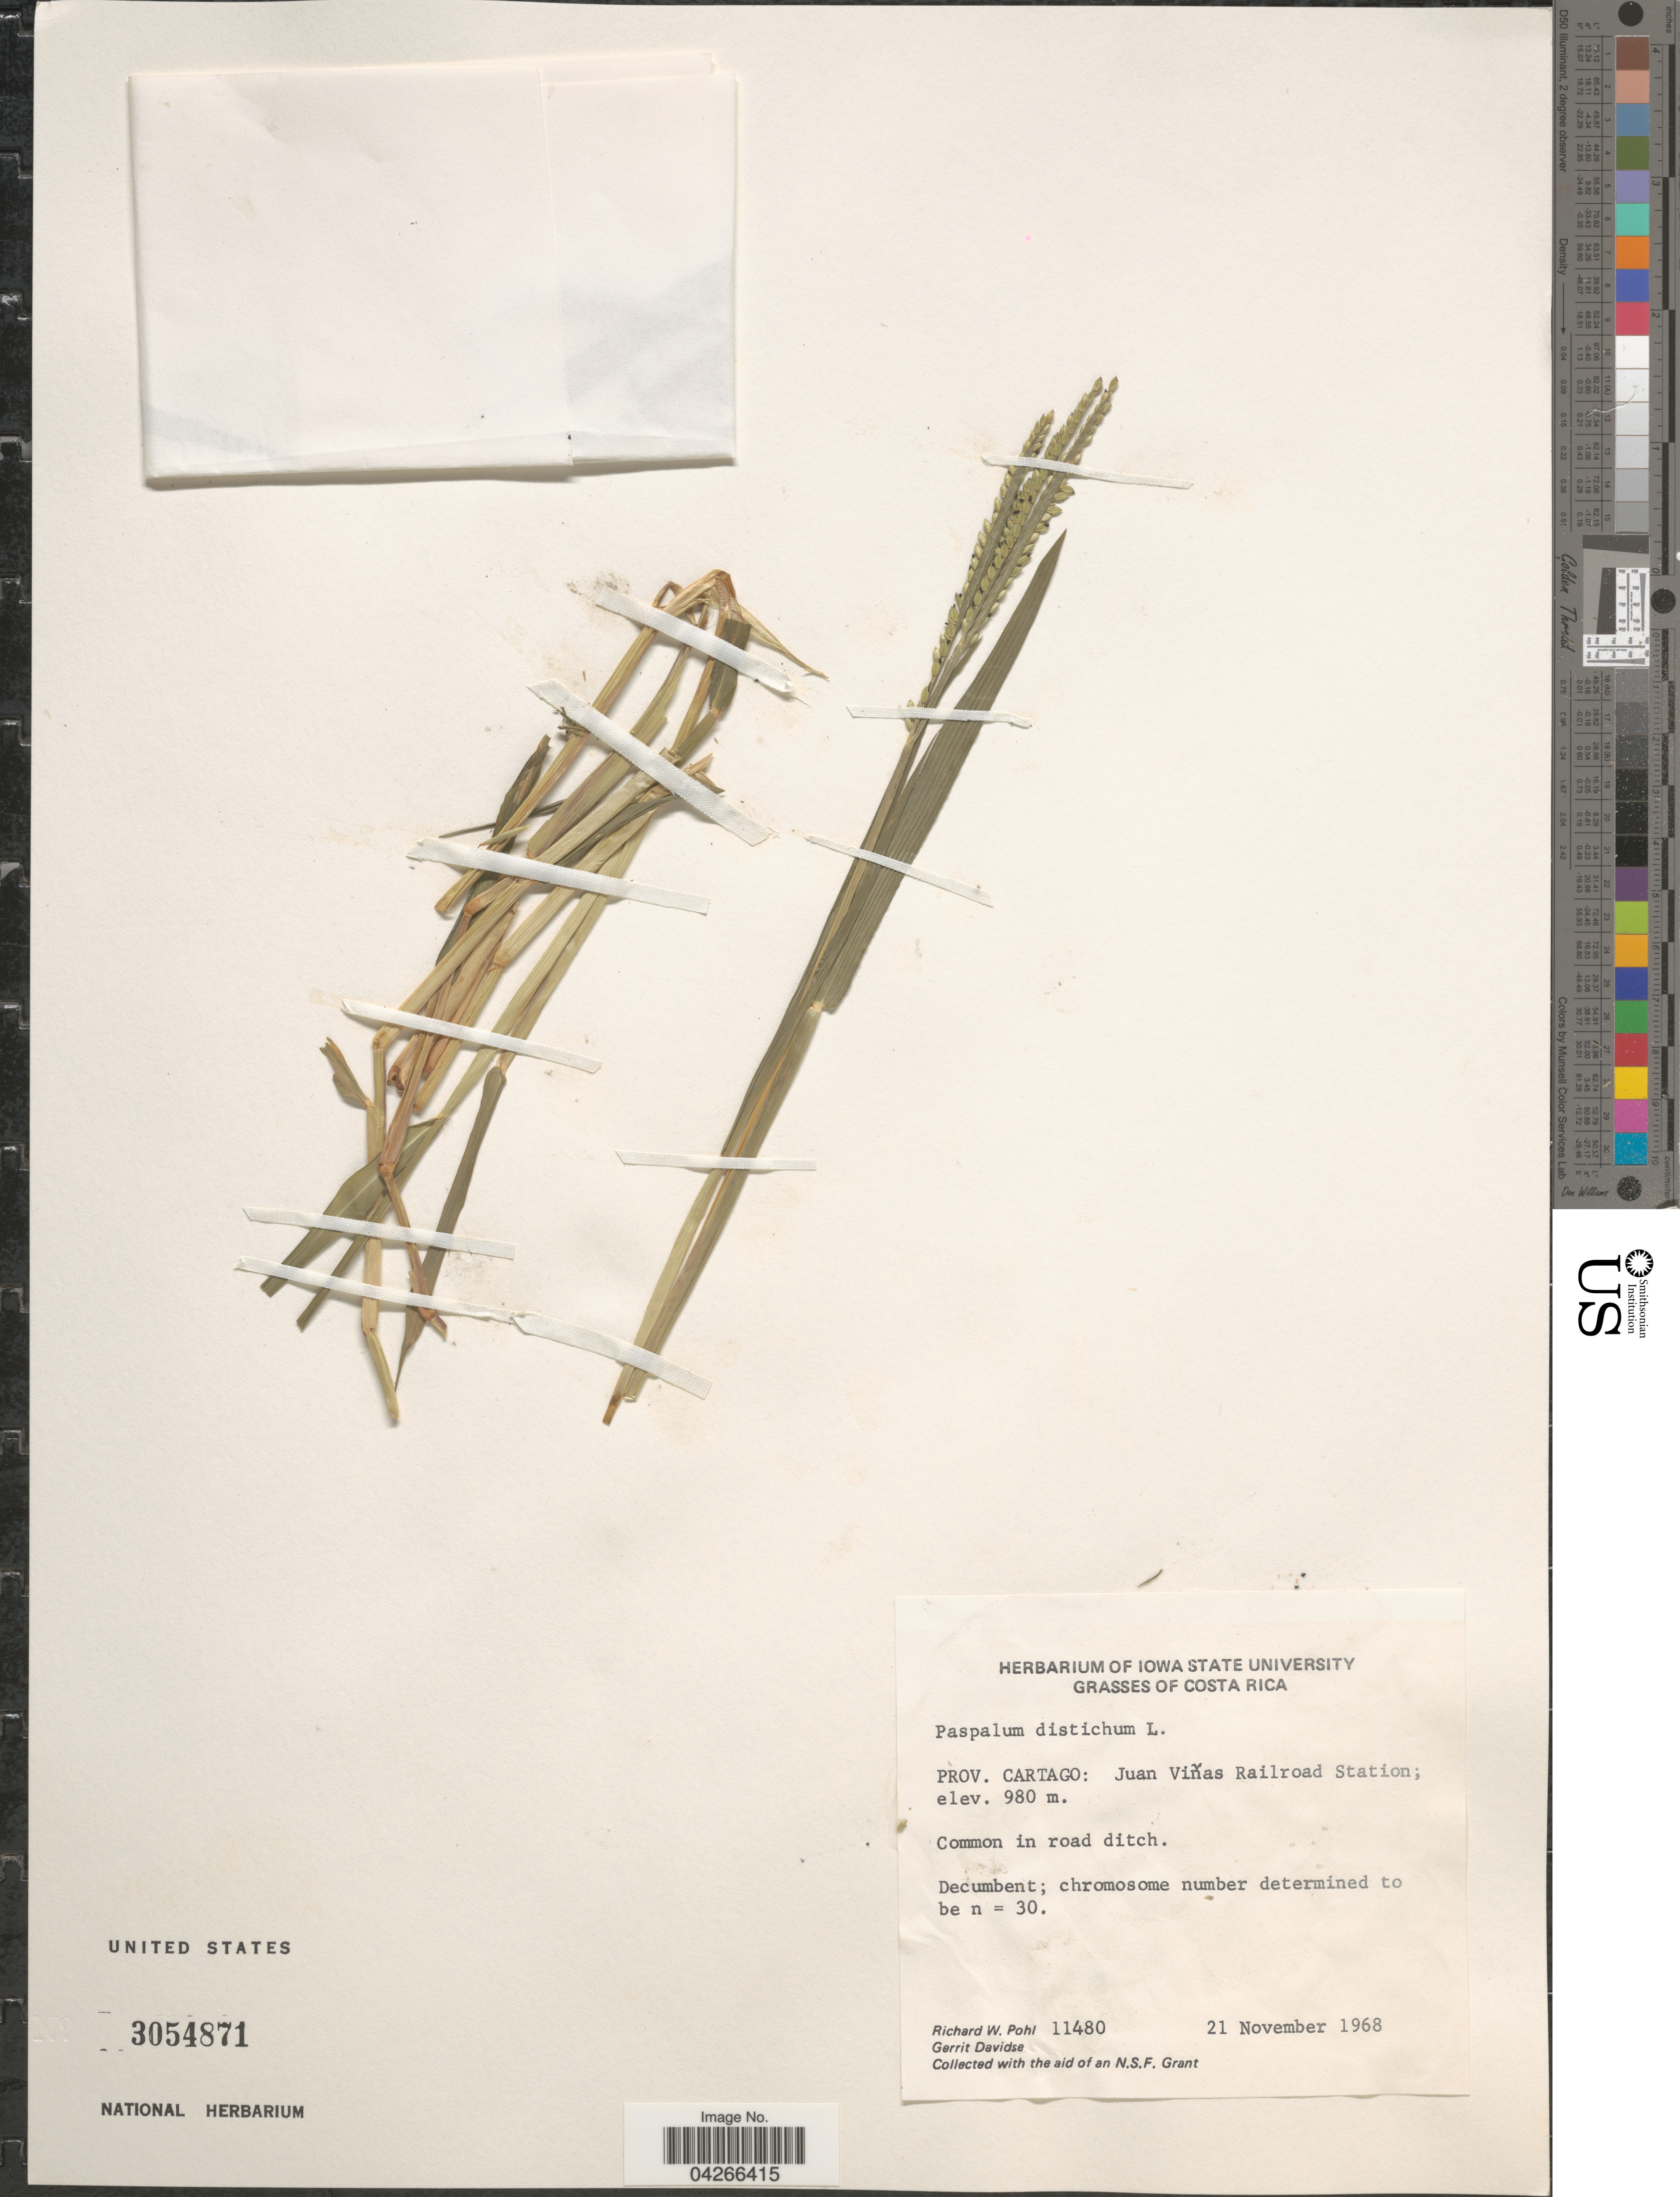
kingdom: Plantae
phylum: Tracheophyta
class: Liliopsida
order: Poales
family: Poaceae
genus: Paspalum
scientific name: Paspalum distichum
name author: L.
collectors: R. W. Pohl & G. Davidse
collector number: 11480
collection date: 1968-11-21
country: Costa Rica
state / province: Cartago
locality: Juan Viñas Railroad Station; Common in road ditch.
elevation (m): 980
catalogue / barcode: US 3054871